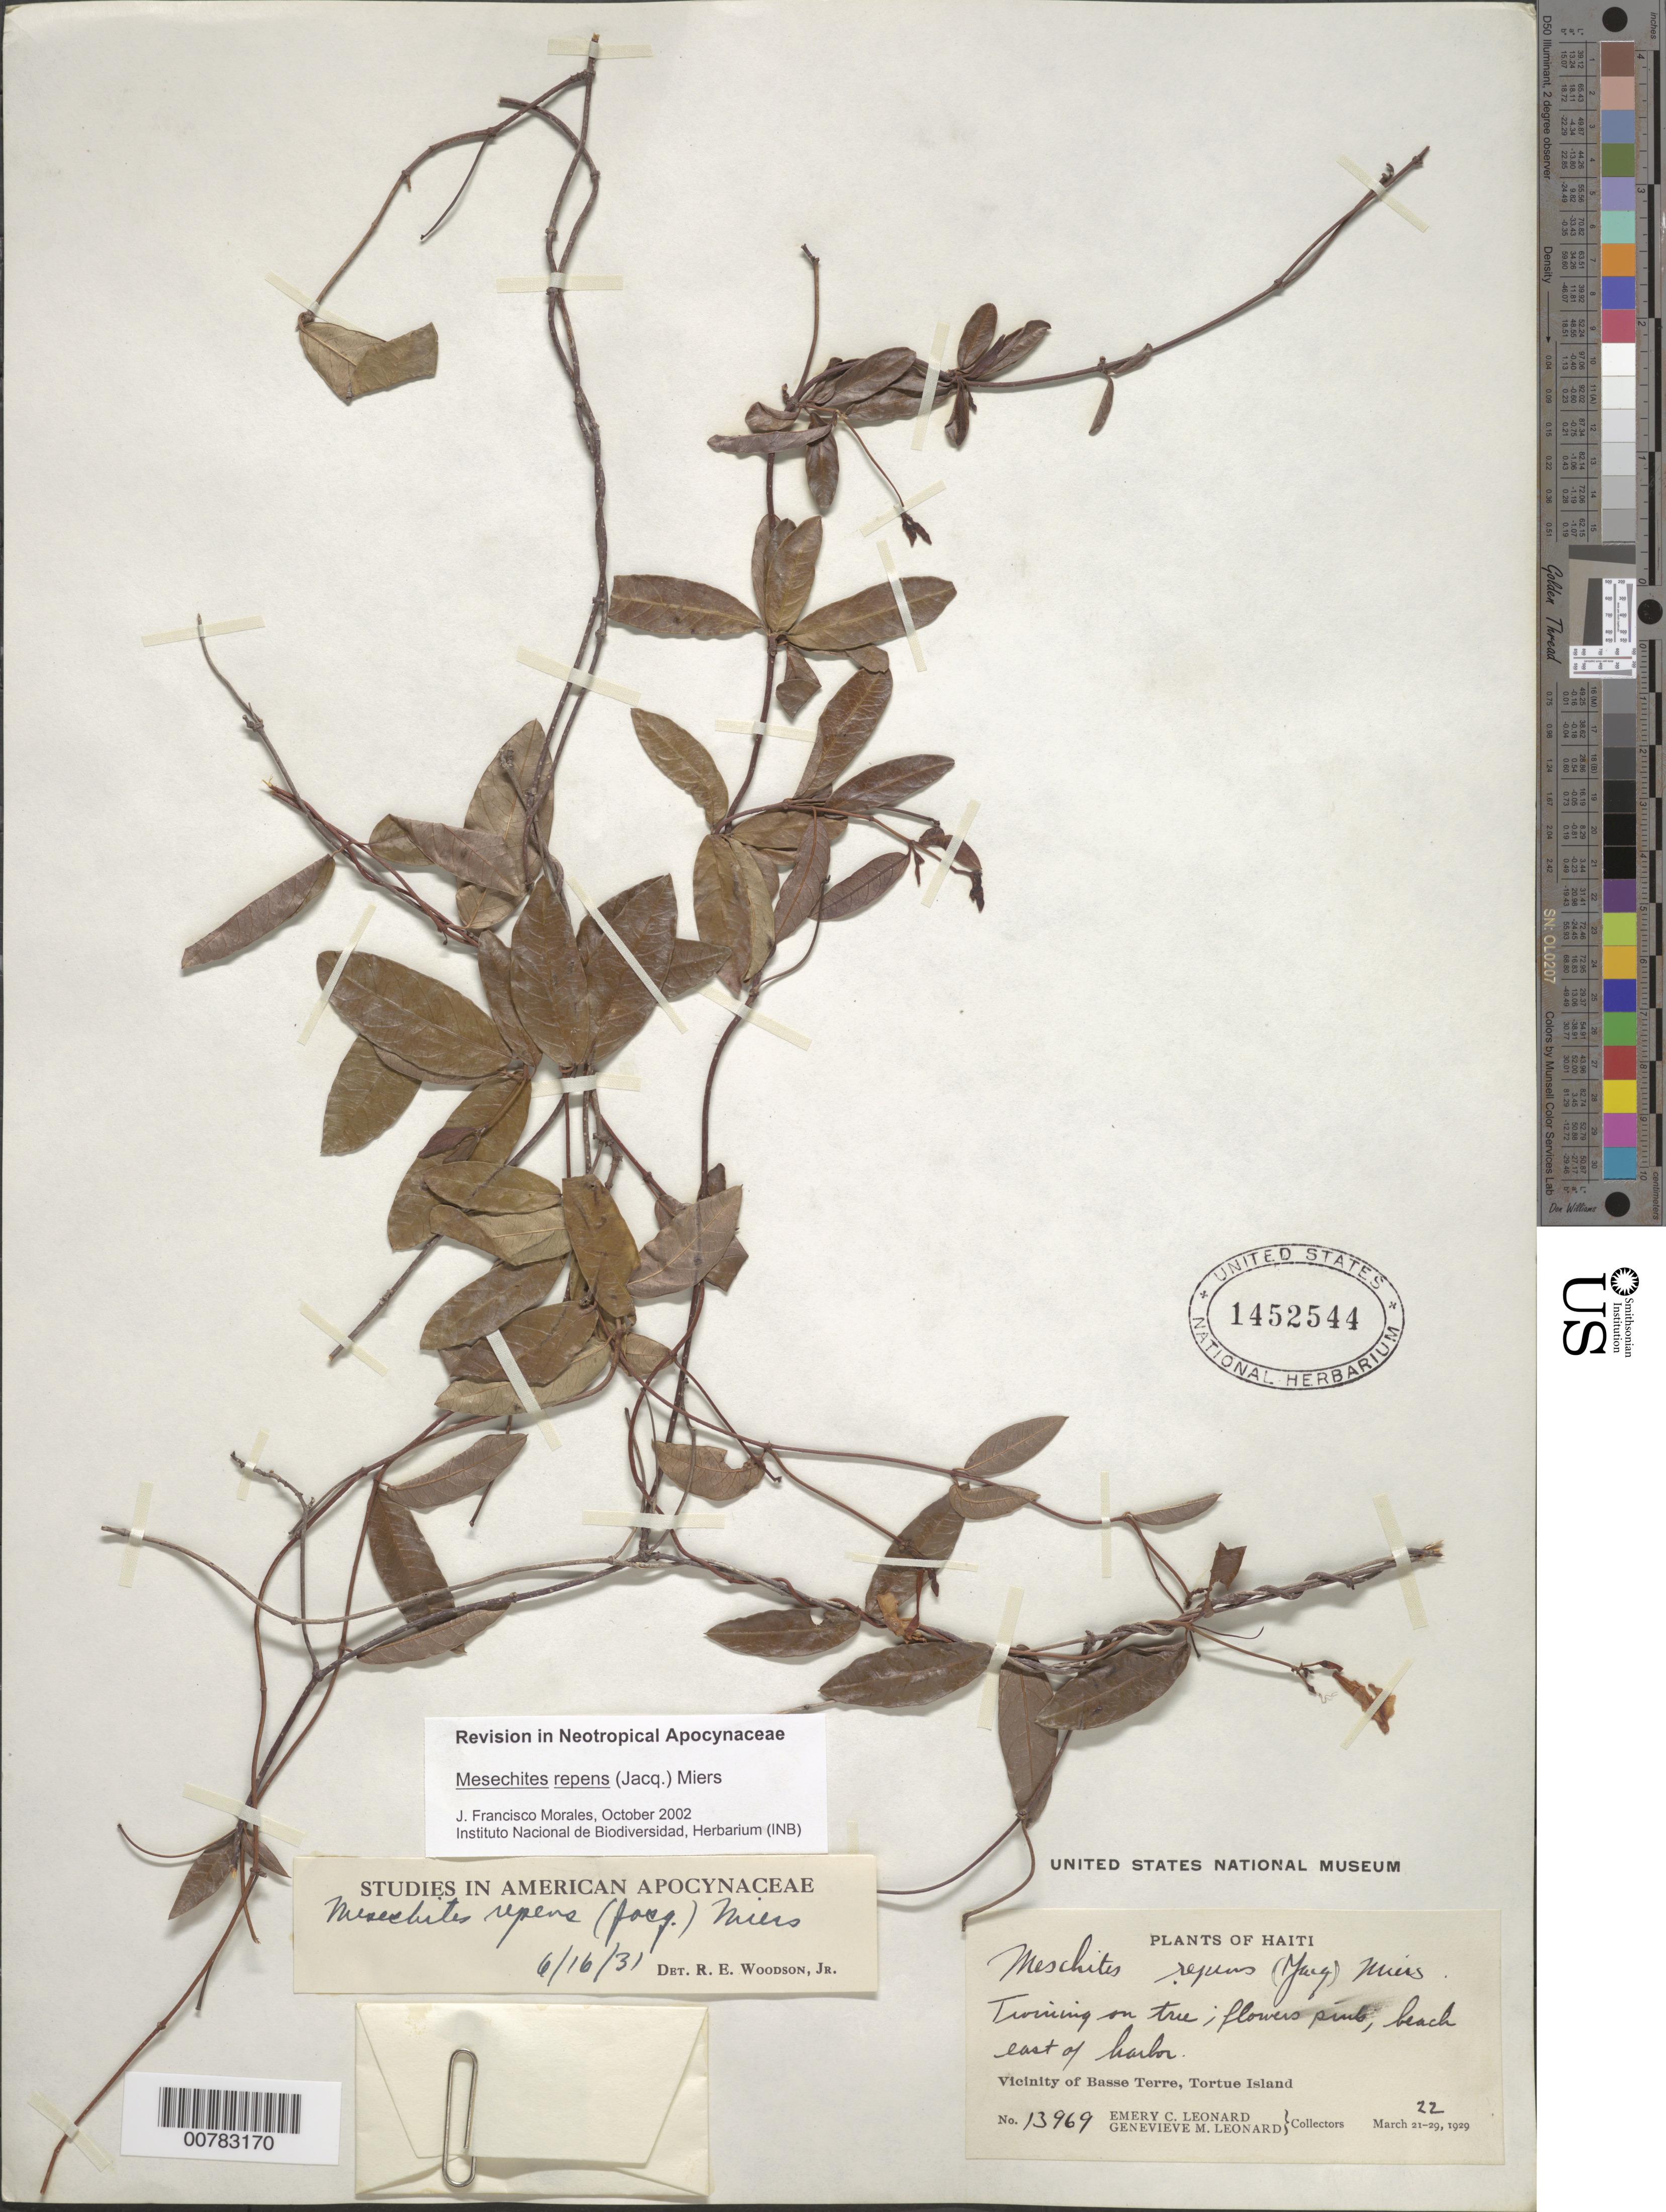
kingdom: Plantae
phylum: Tracheophyta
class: Magnoliopsida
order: Gentianales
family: Apocynaceae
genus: Mesechites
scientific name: Mesechites repens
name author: (Jacq.) Miers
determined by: Morales, J. F.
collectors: E. C. Leonard & G. M. Leonard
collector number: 13969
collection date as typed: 22 Mar 1929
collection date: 1929-03-22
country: Haiti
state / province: Nord-Óuest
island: Île de la Tortue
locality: Tortue Island, vicinity of Basse Terre, east of harbor.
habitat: Beach.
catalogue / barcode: US 1452544